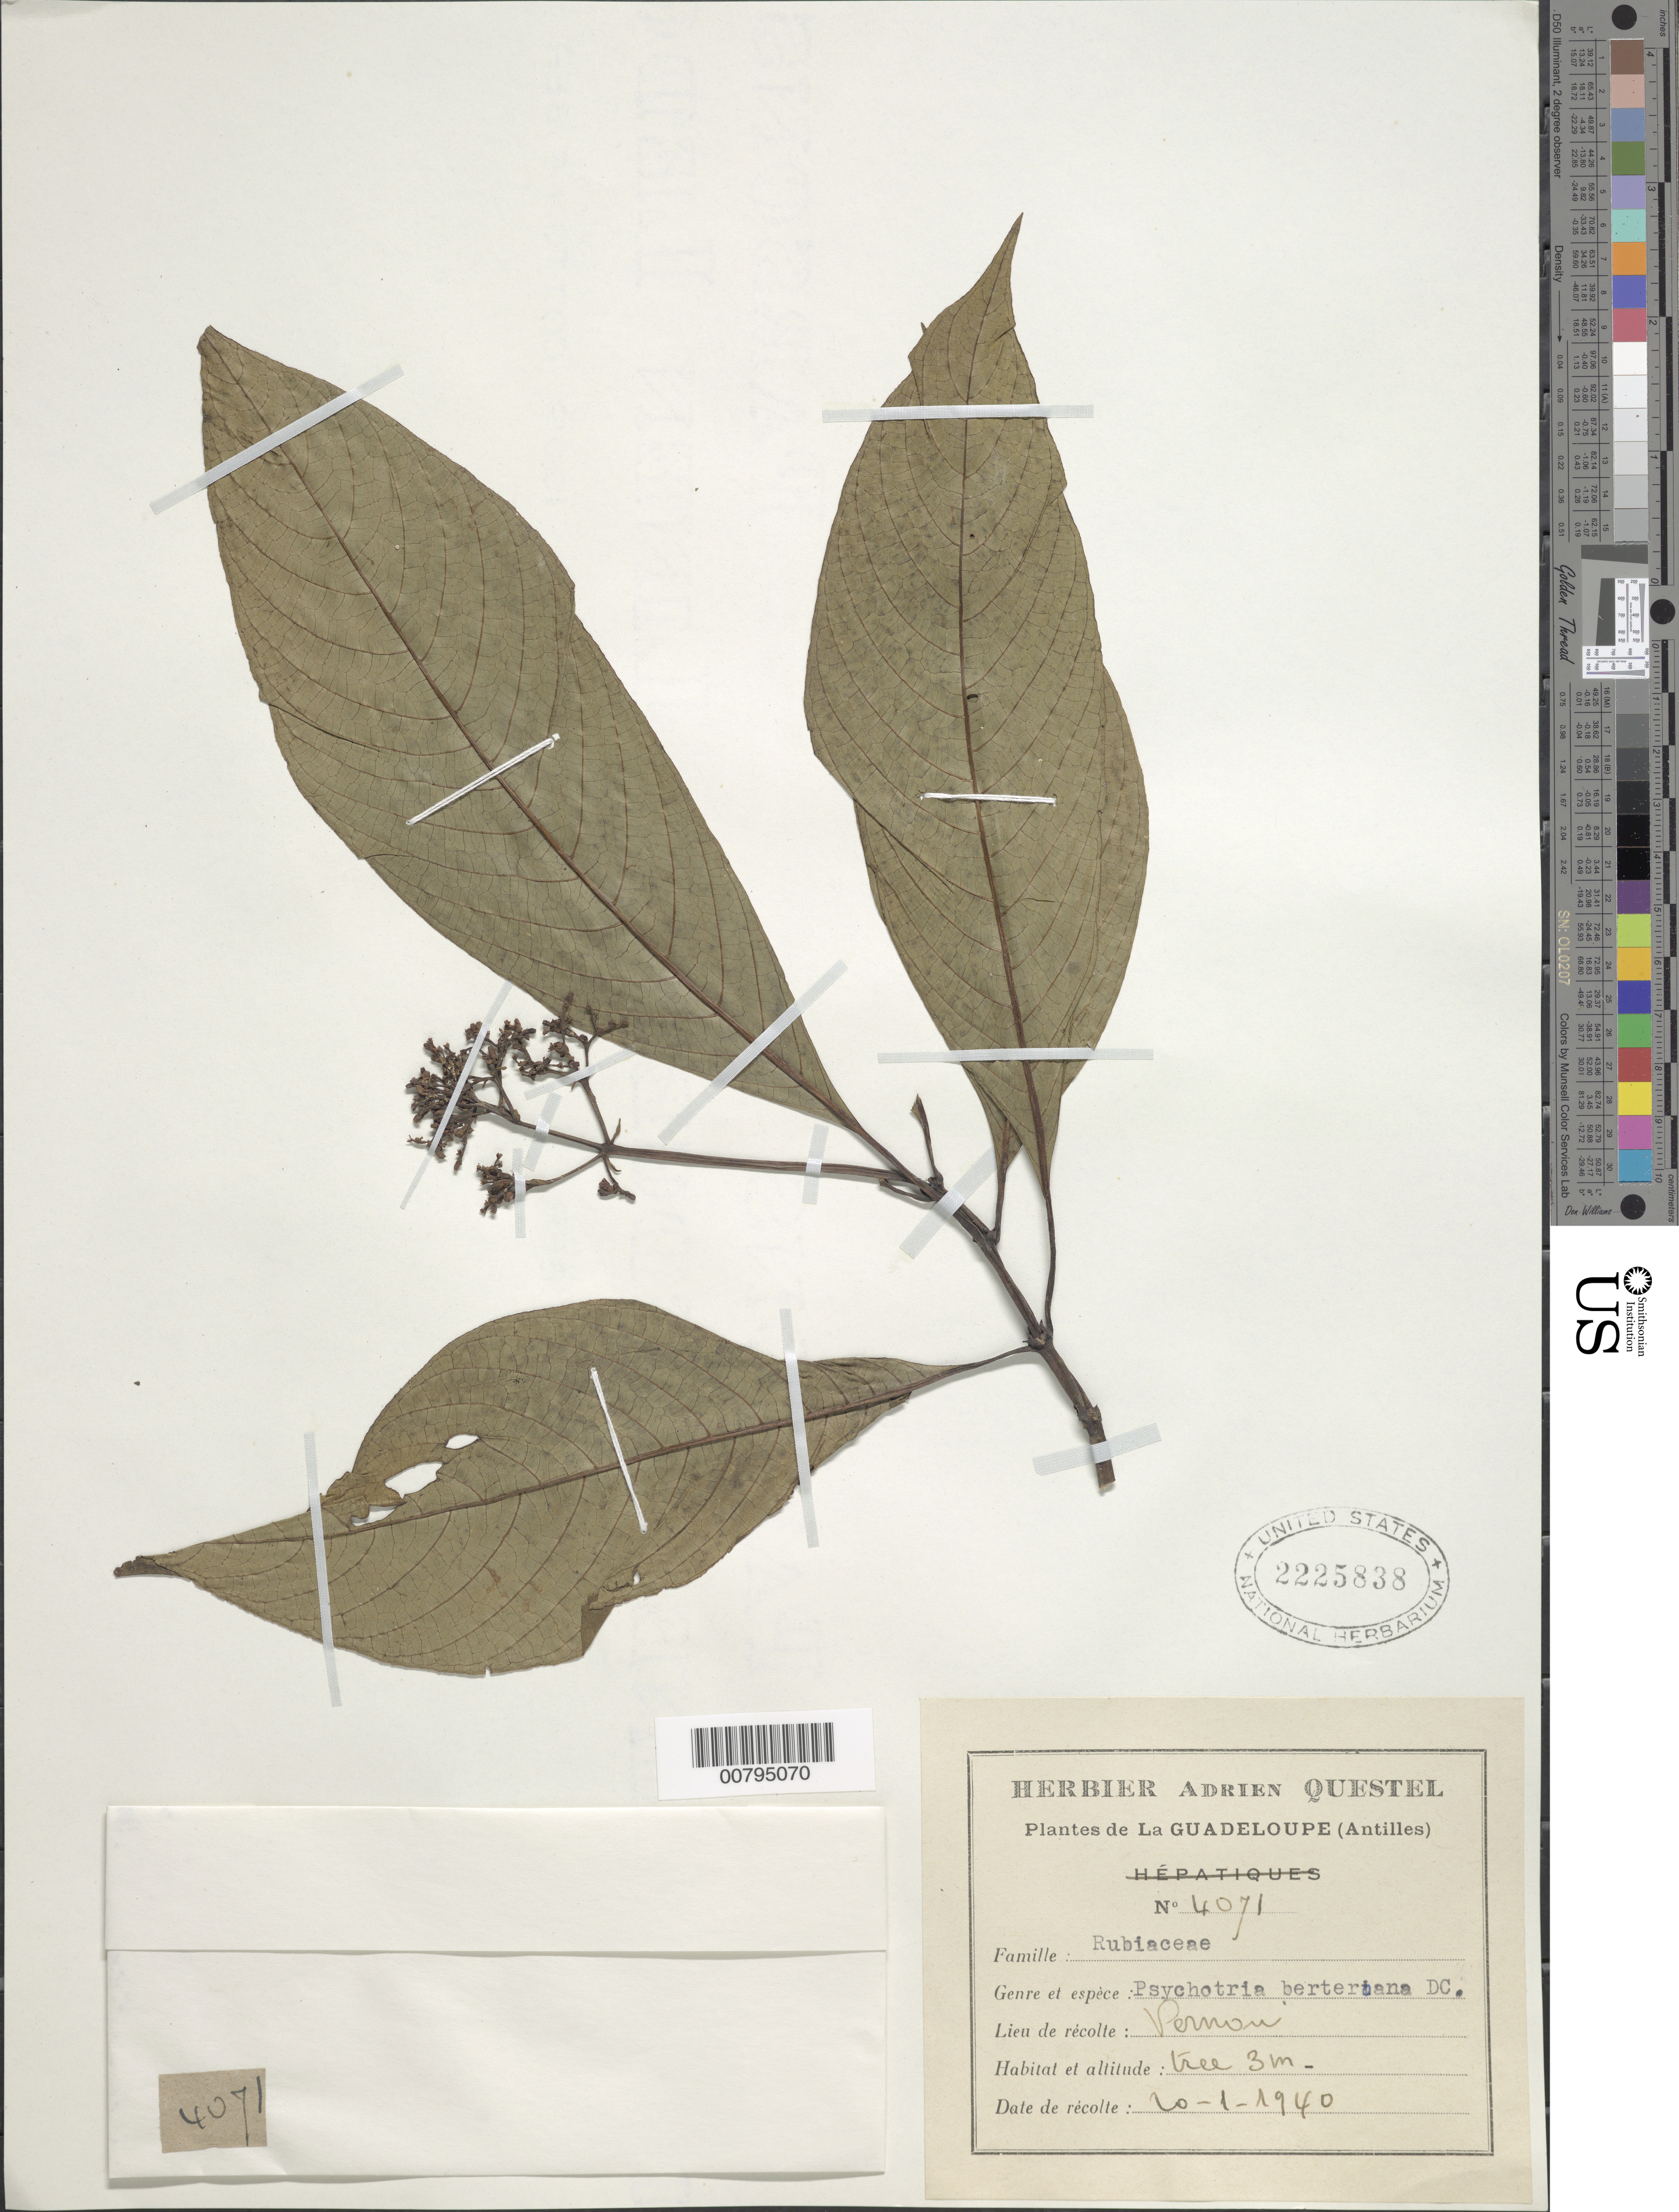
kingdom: Plantae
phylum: Tracheophyta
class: Magnoliopsida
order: Gentianales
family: Rubiaceae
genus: Psychotria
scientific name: Psychotria berteroana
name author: DC.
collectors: A. Questel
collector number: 4071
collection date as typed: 20 Jan 1940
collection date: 1940-01-20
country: Guadeloupe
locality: Vernon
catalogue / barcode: US 2225838